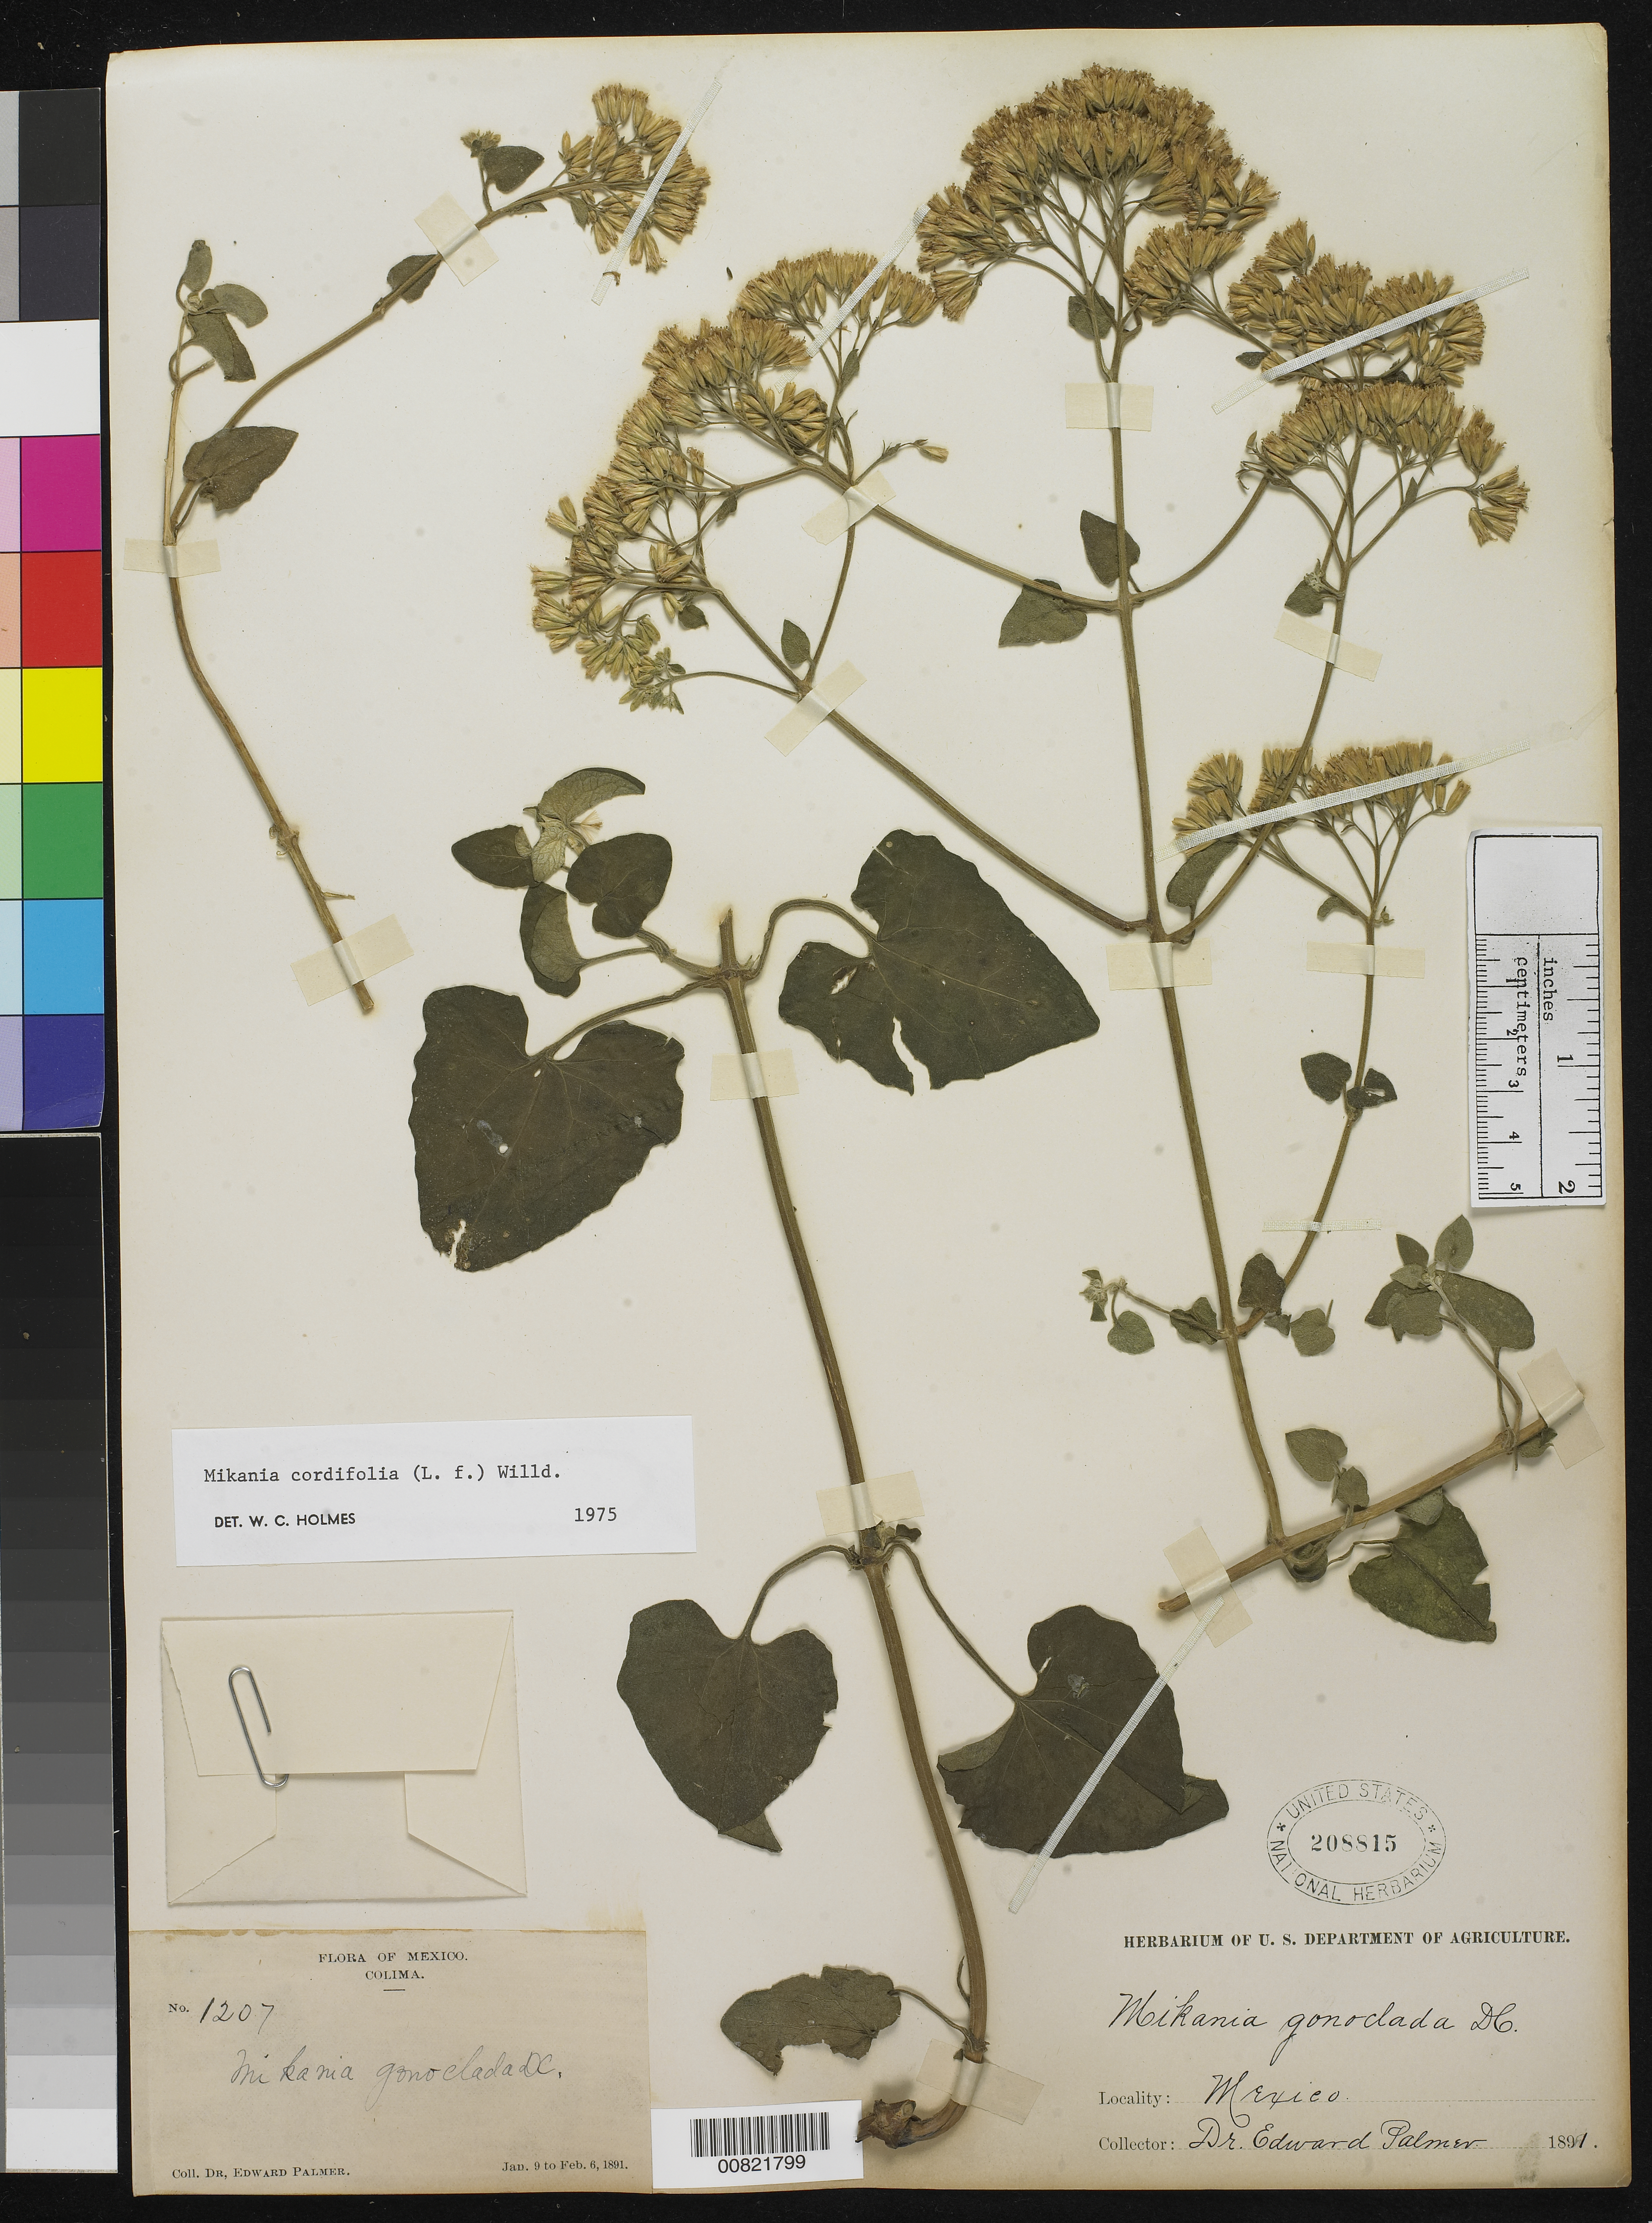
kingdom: Plantae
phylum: Tracheophyta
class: Magnoliopsida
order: Asterales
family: Asteraceae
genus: Mikania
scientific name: Mikania cordifolia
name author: Kunth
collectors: E. Palmer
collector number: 1207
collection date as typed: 09 Jan 1891 to 06 Feb 1891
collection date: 1891-01-09/1891-02-06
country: Mexico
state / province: Colima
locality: Colima.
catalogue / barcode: US 208815